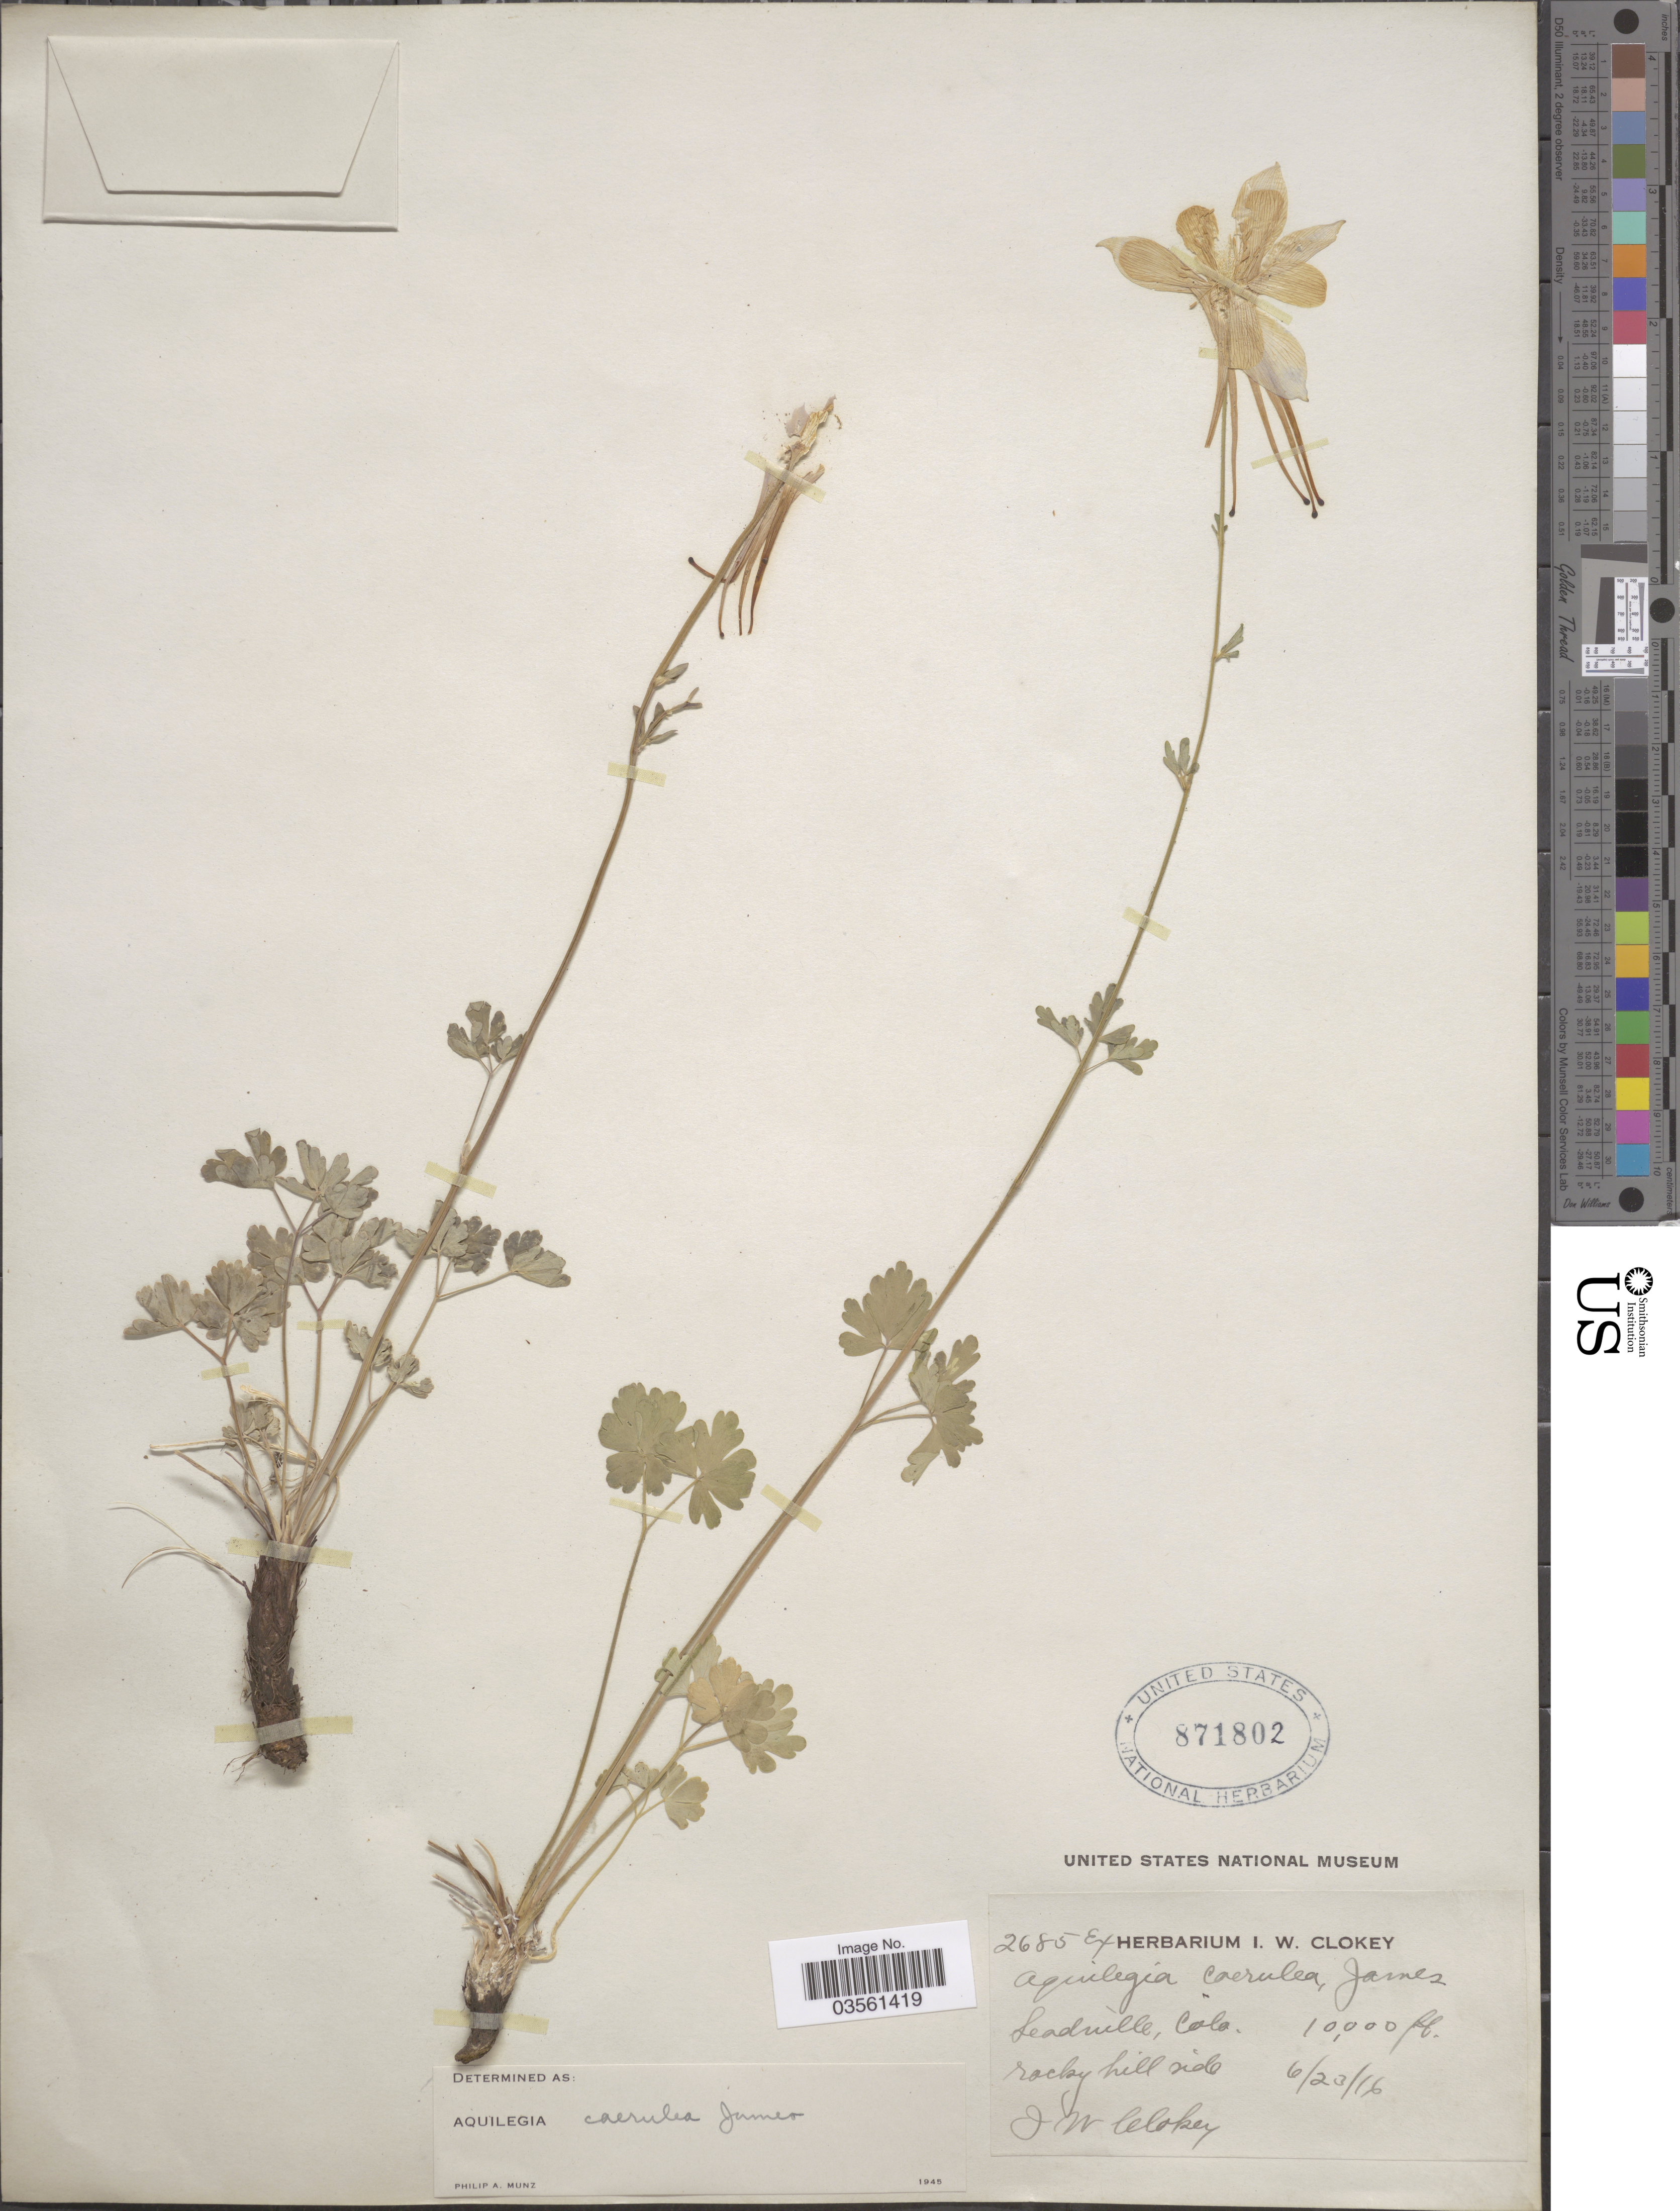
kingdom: Plantae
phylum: Tracheophyta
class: Magnoliopsida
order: Ranunculales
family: Ranunculaceae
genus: Aquilegia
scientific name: Aquilegia coerulea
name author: E. James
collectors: I. W. Clokey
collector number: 2685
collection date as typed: Transcribed d/m/y: 23/6/16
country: United States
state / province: Colorado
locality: Leadville.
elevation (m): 3048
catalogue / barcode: US 871802